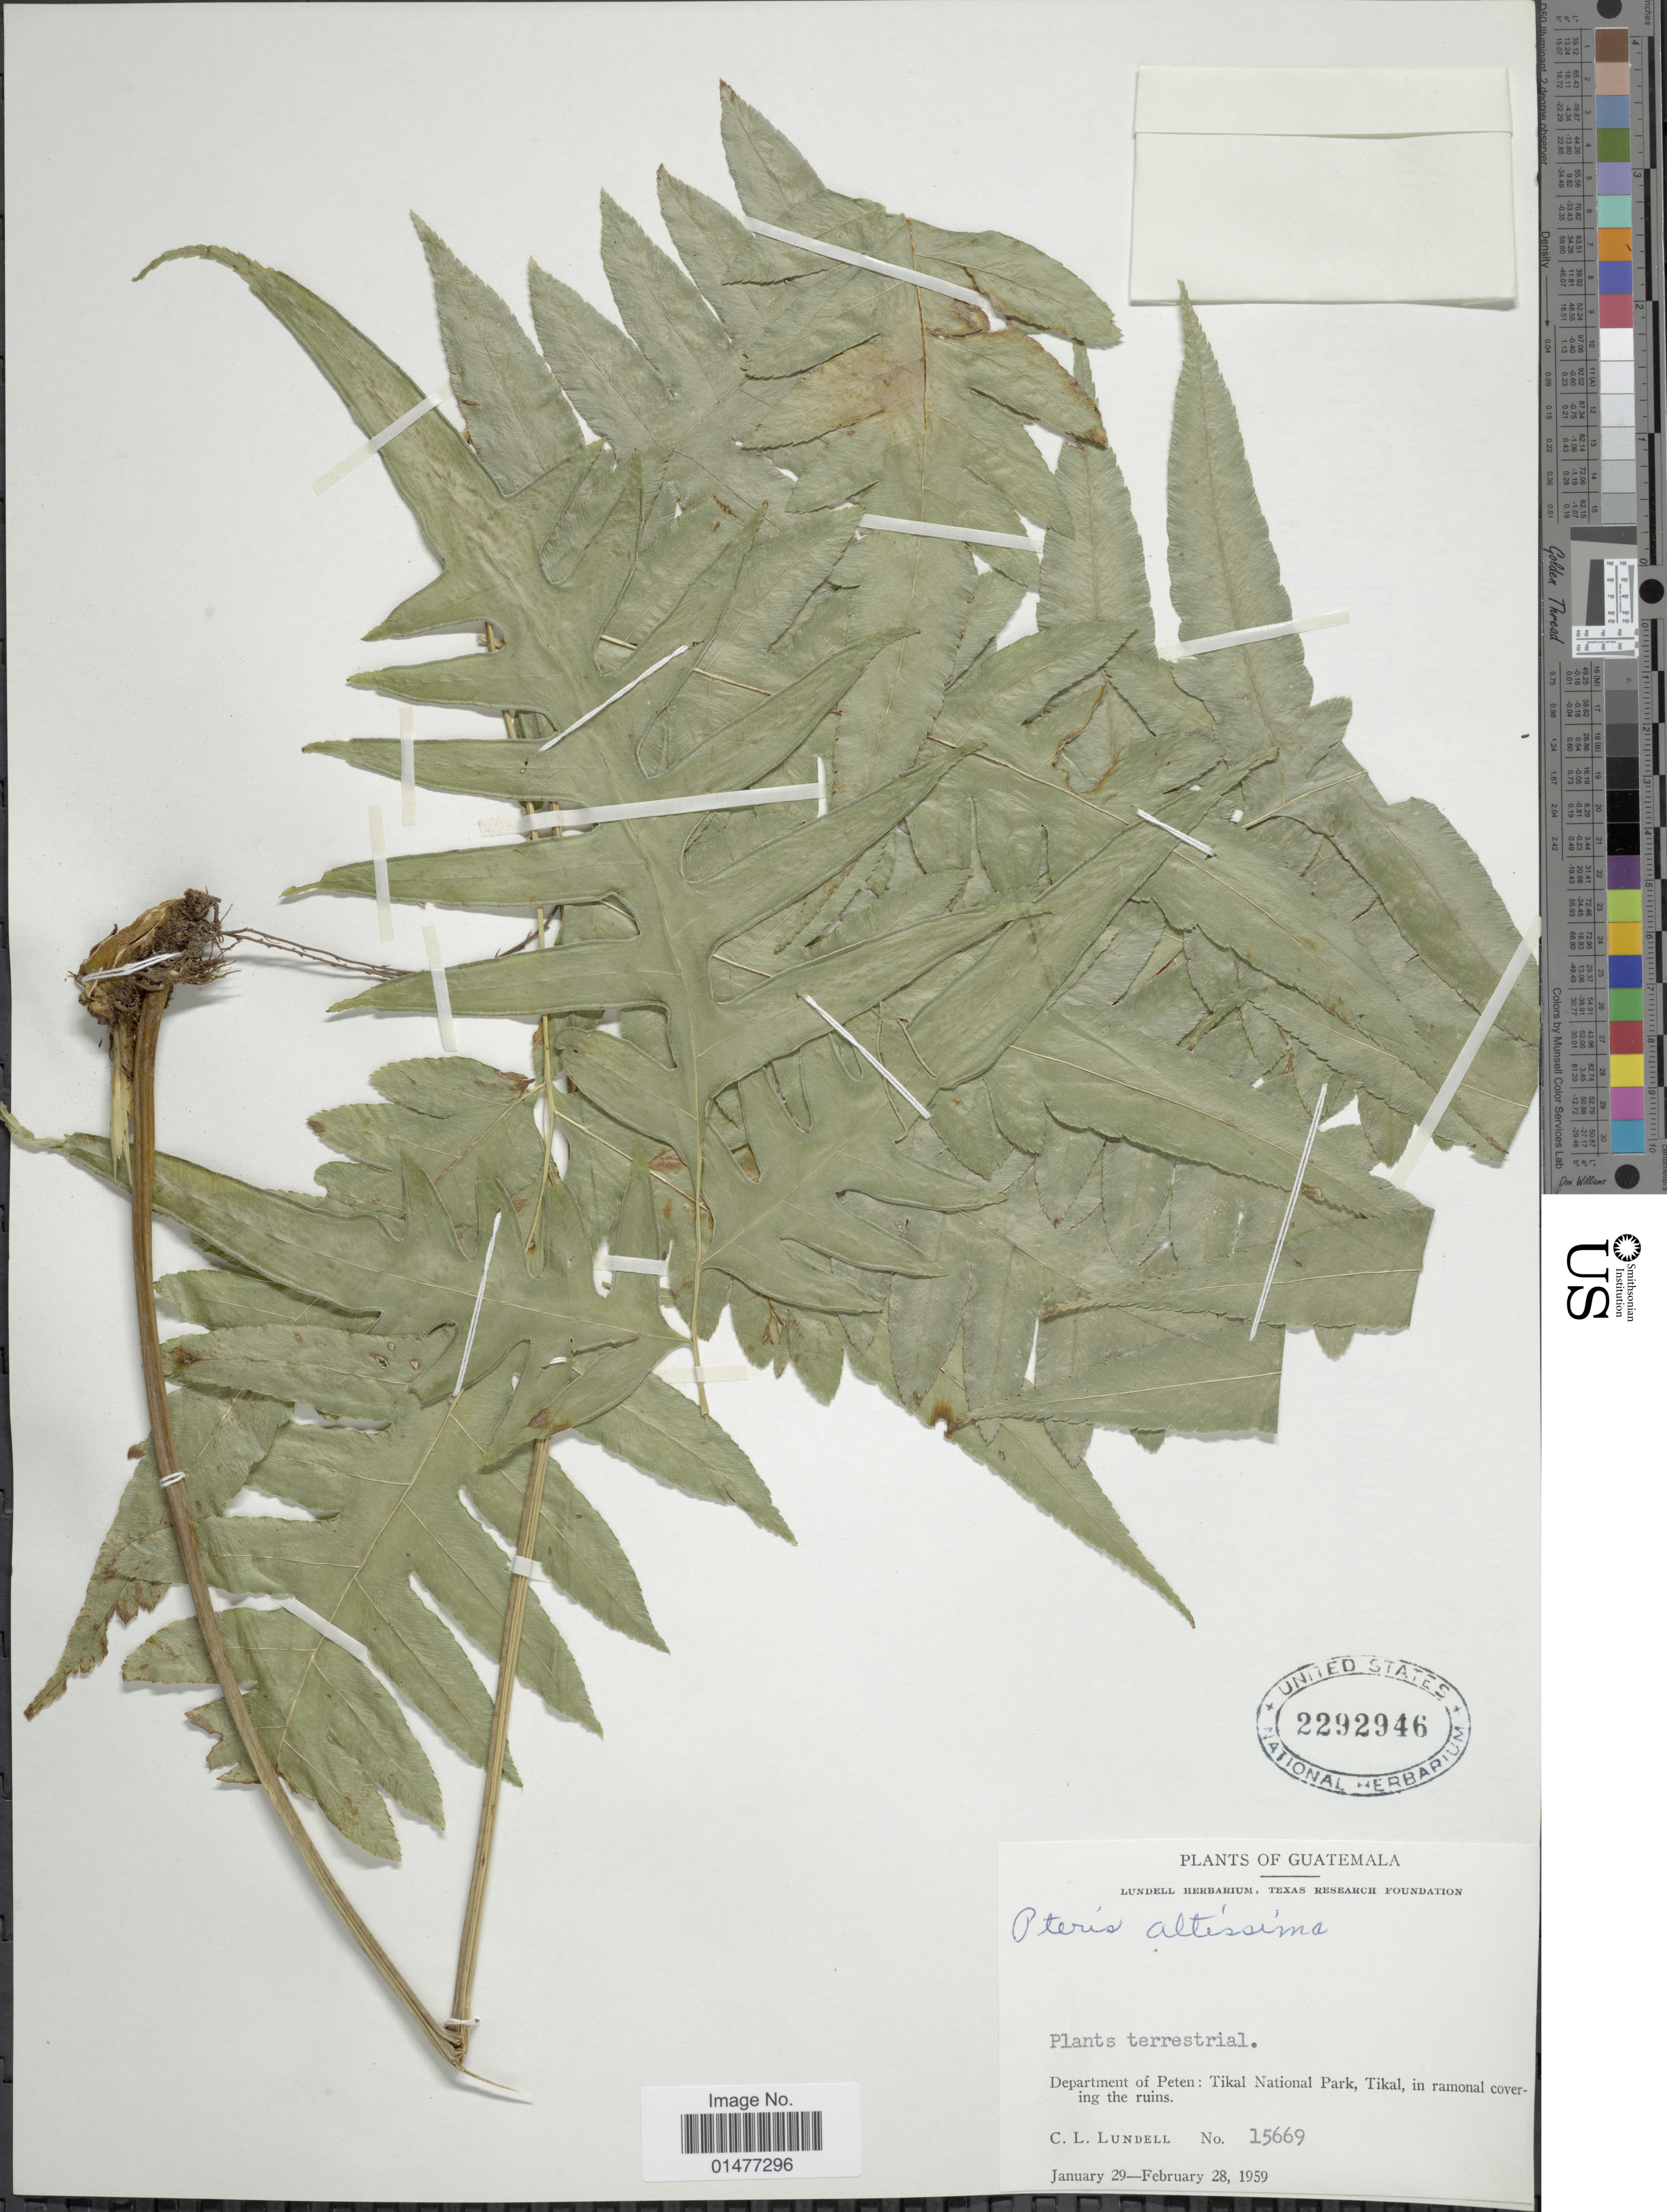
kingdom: Plantae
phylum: Tracheophyta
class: Polypodiopsida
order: Polypodiales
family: Pteridaceae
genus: Pteris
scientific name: Pteris altissima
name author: Poir.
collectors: C. L. Lundell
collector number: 15669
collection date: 1959-01-29/1959-02-28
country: Guatemala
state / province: El Petén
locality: Plants of Guatemala, Plants terrestrial, Tikal National Park, Tikal, in ramonal covering the ruins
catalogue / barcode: US 2292946